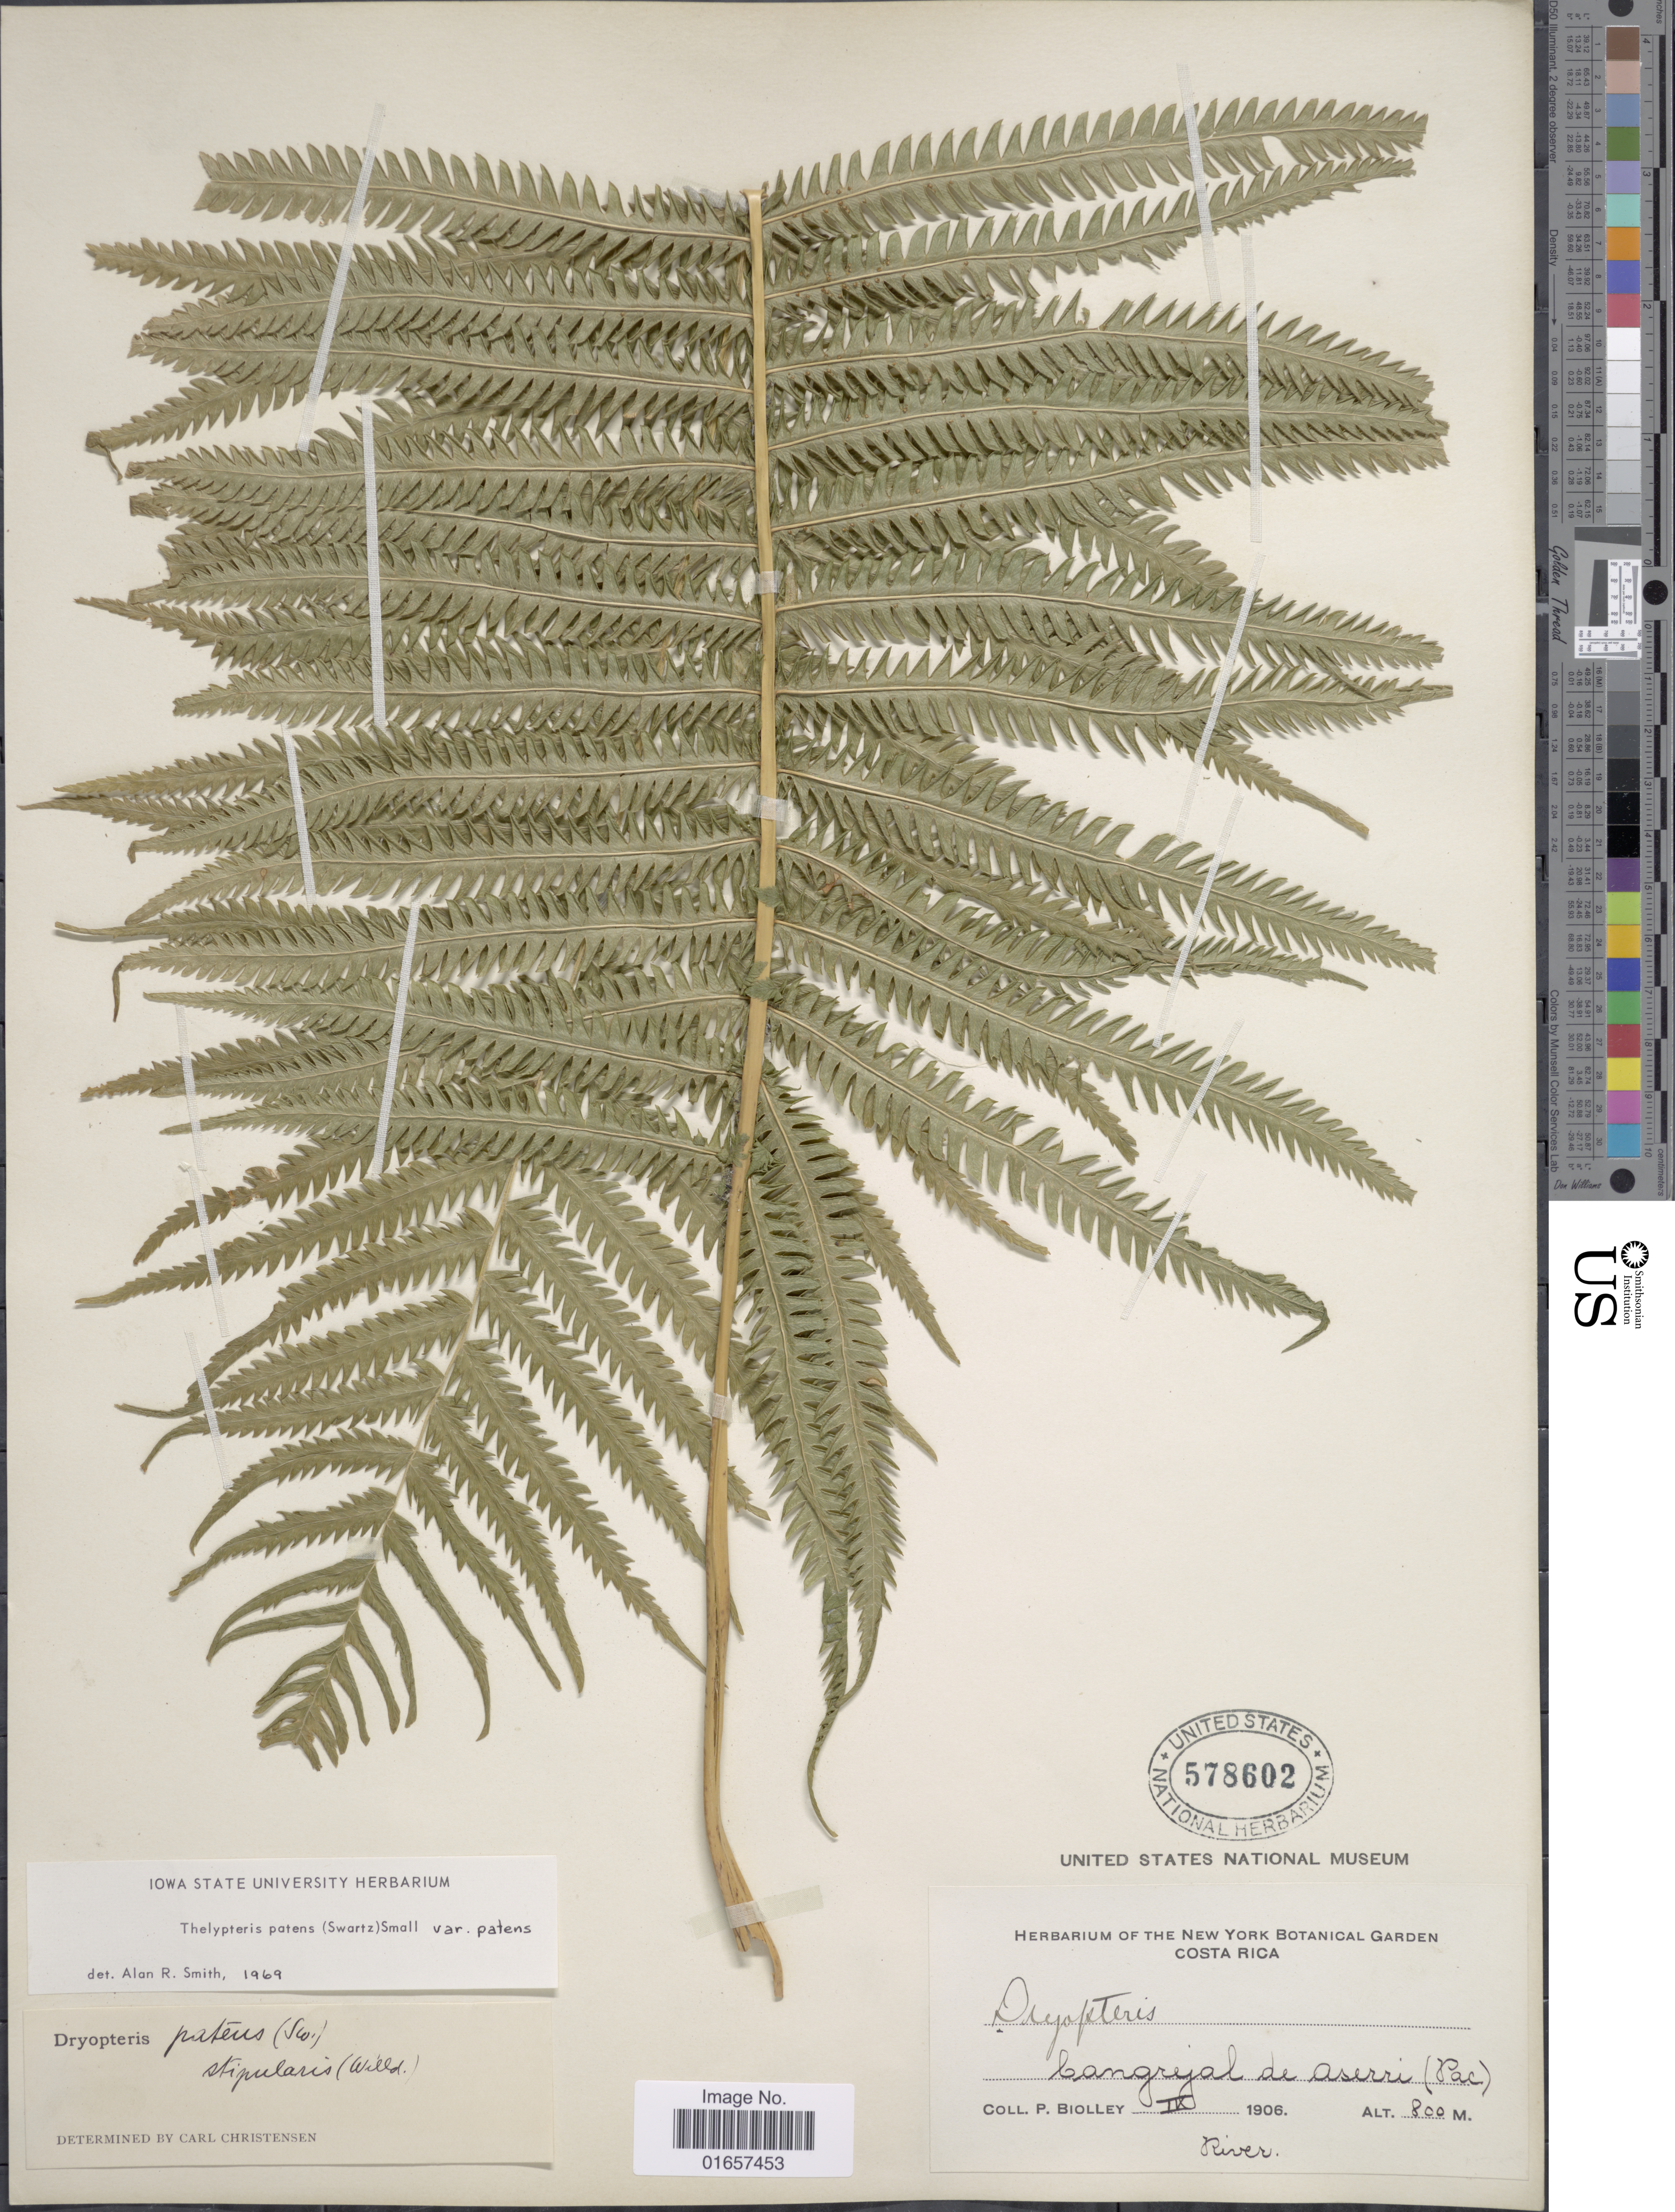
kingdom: Plantae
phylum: Tracheophyta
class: Polypodiopsida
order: Polypodiales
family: Thelypteridaceae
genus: Christella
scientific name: Christella patens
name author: (Sw.) Holttum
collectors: P. Biolley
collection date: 1906-04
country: Costa Rica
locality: Costa Rica, Cangrejal de Aserri (Pac).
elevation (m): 800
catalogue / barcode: US 578602